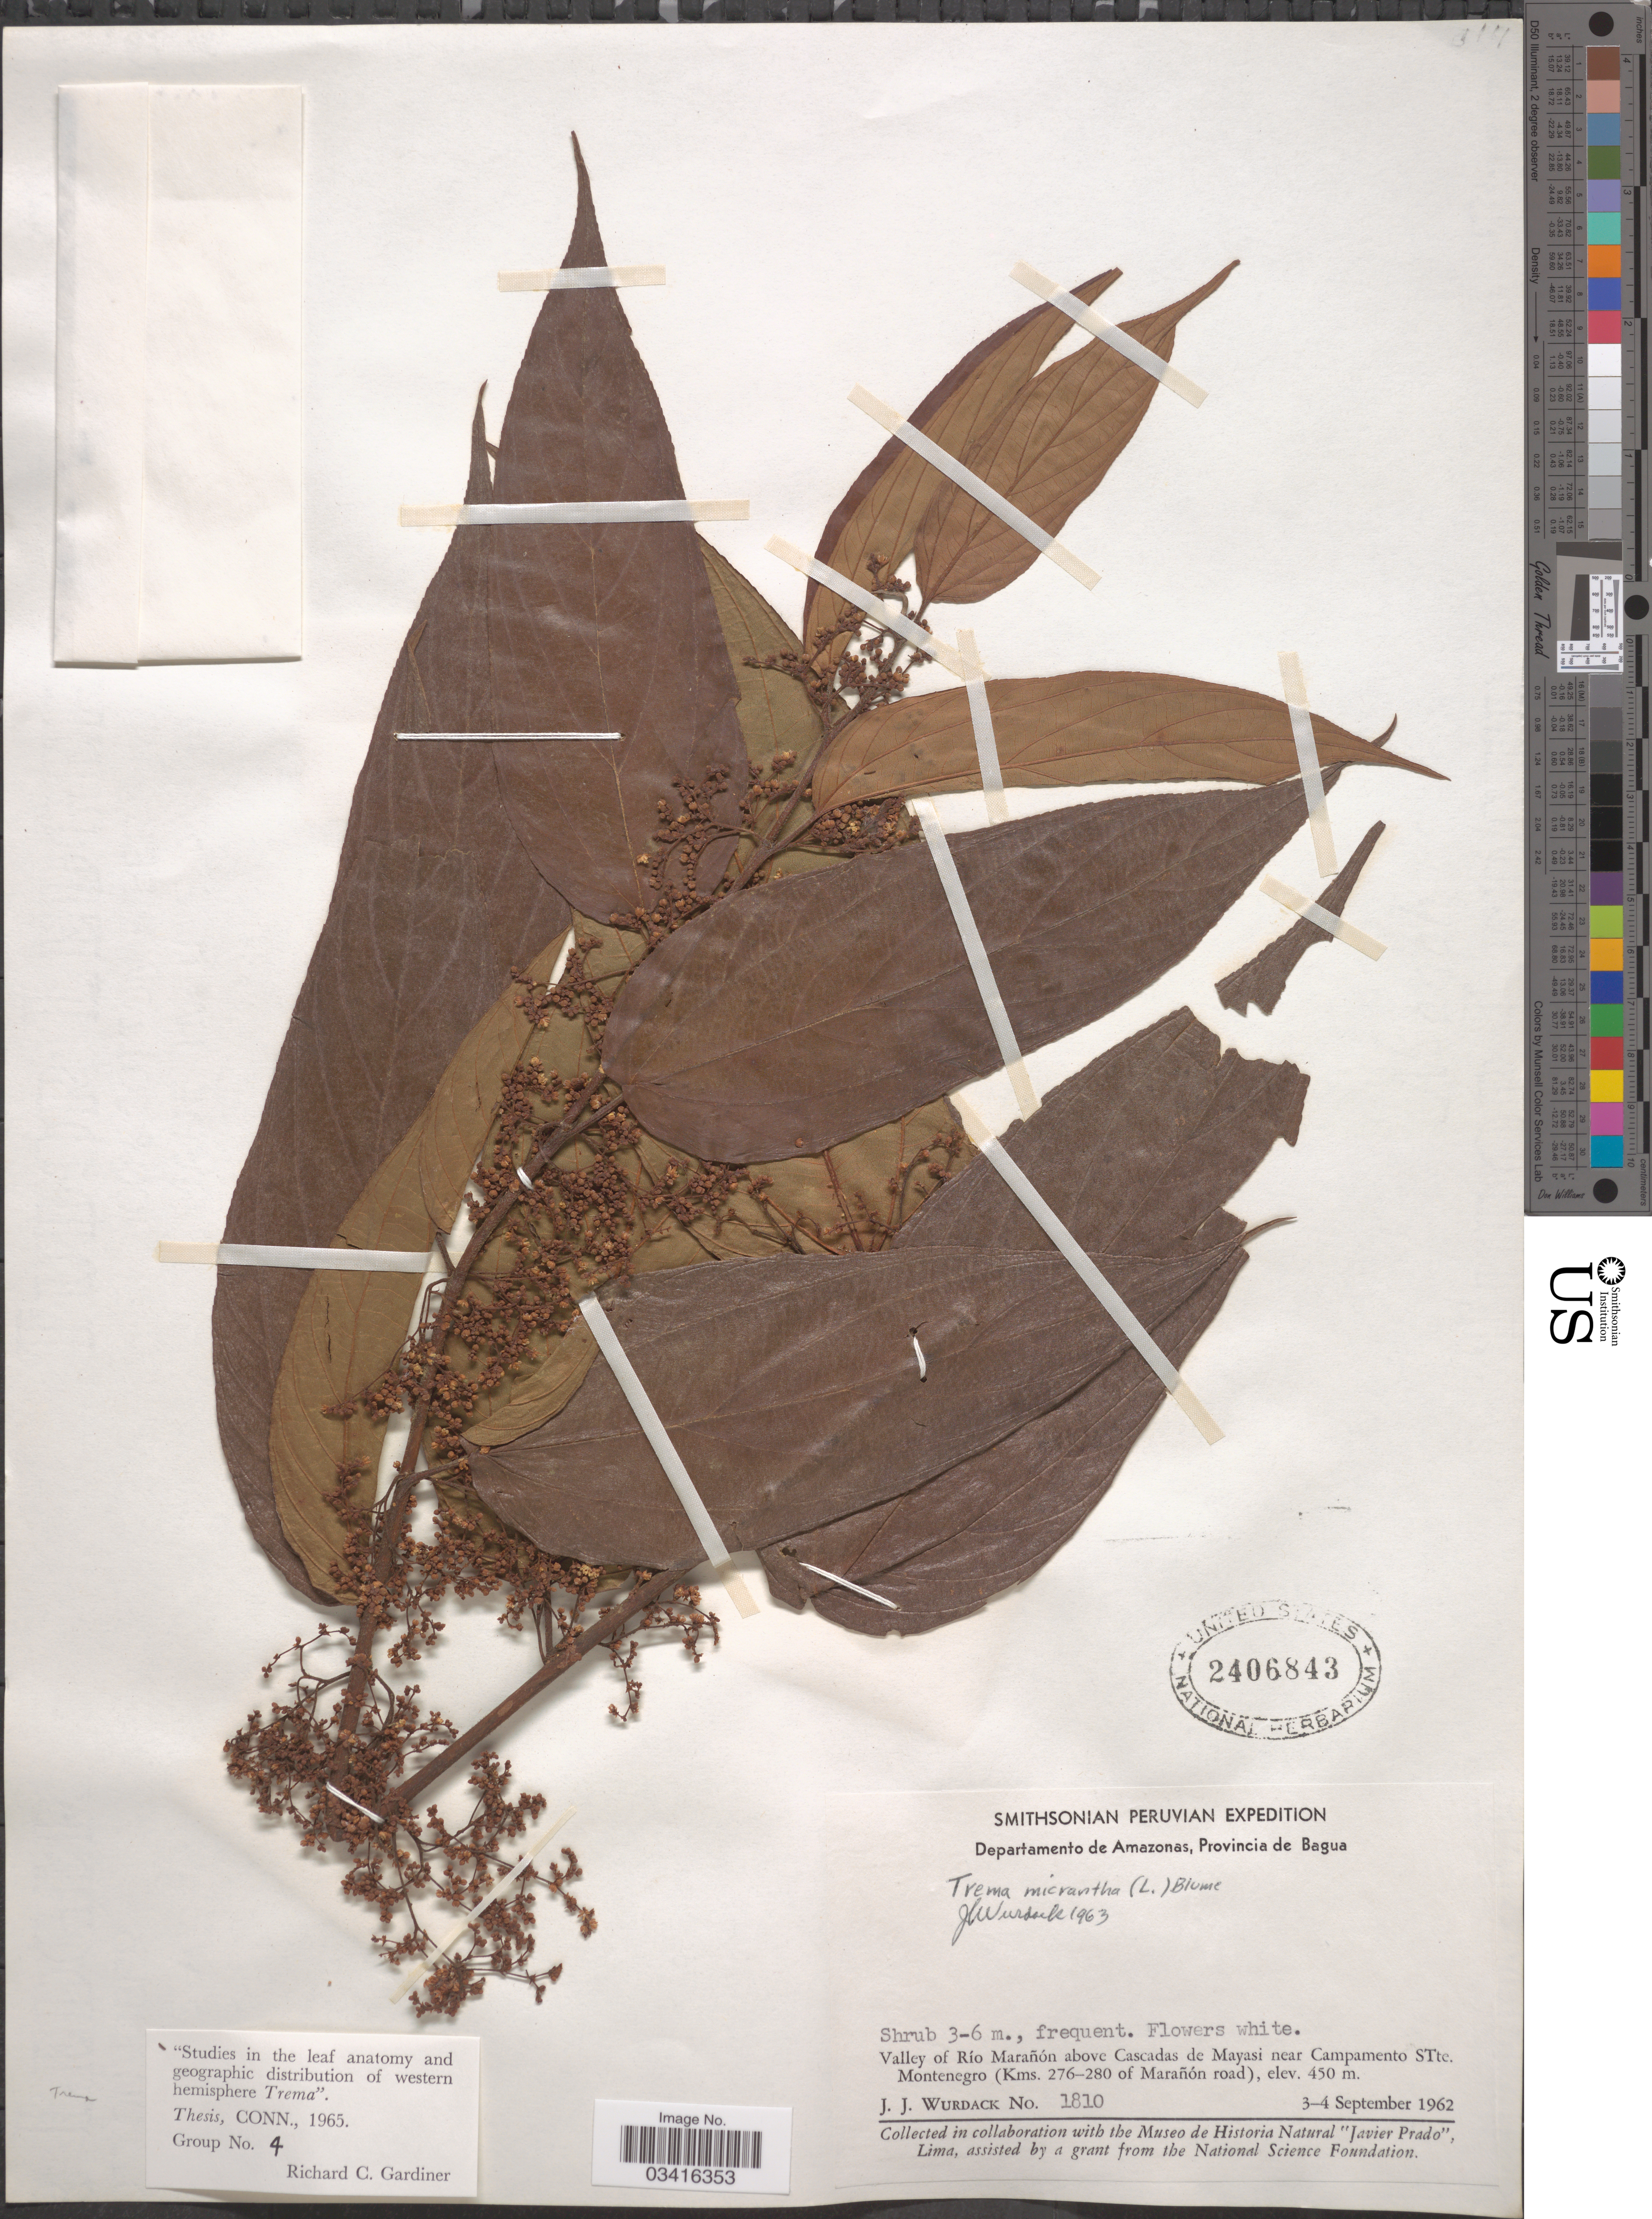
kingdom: Plantae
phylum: Tracheophyta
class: Magnoliopsida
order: Rosales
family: Cannabaceae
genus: Trema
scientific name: Trema micranthum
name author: (L.) Blume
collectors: J. J. Wurdack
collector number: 1810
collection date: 1962-09-03/1962-09-04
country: Peru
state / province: Amazonas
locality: Departamento de Amazonas, Provincia de Bagua. Valley of Río Marañón above Cascadas de Mayasi near Campamento STte. Montenegro (Kms. 276-280 of Marañón road).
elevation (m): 450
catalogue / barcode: US 2406843